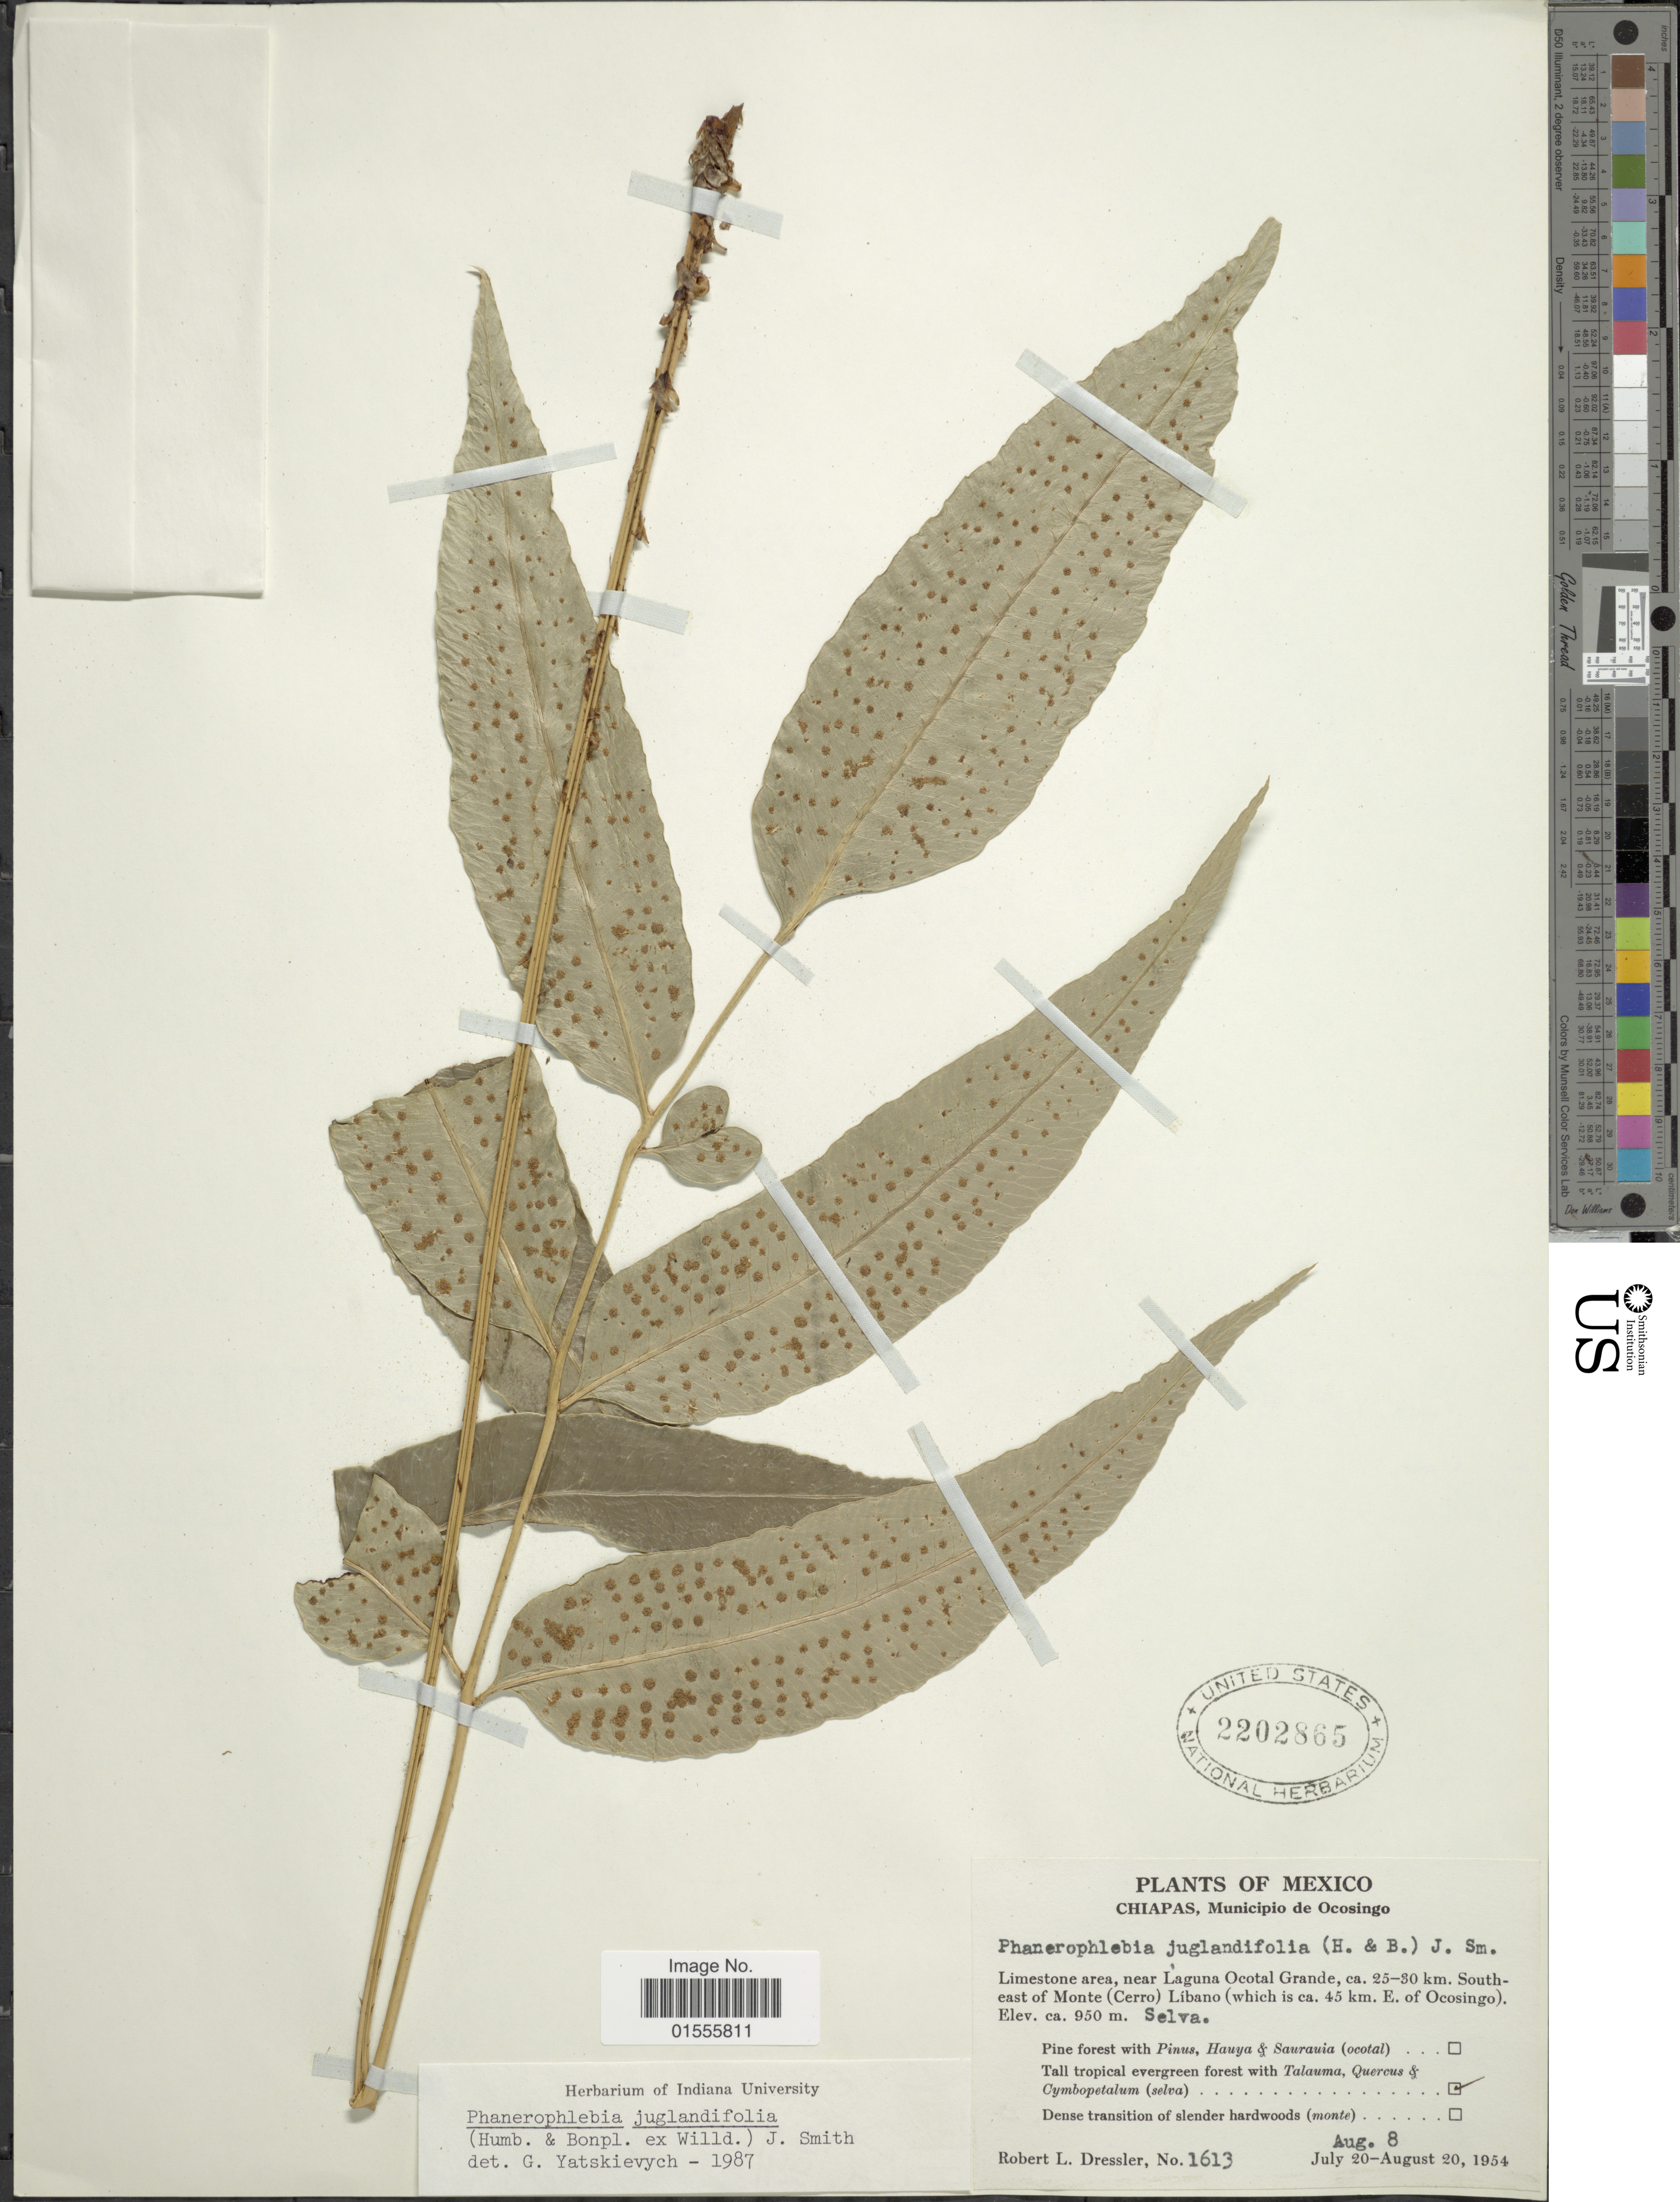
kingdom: Plantae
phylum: Tracheophyta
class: Polypodiopsida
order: Polypodiales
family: Dryopteridaceae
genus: Phanerophlebia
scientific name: Phanerophlebia juglandifolia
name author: (Willd.) J. Sm.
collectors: R. Dressler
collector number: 1613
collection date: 1954-08-08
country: Mexico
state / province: Chiapas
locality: Municipio de Ocosingo, Limestone area, near Laguna Ocotal Grande, ca. 25-30 km. Southeast of Monte (Cerro) Líbano (which is ca. 45 km. E. of Ocosingo)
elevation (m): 950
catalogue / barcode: US 2202865